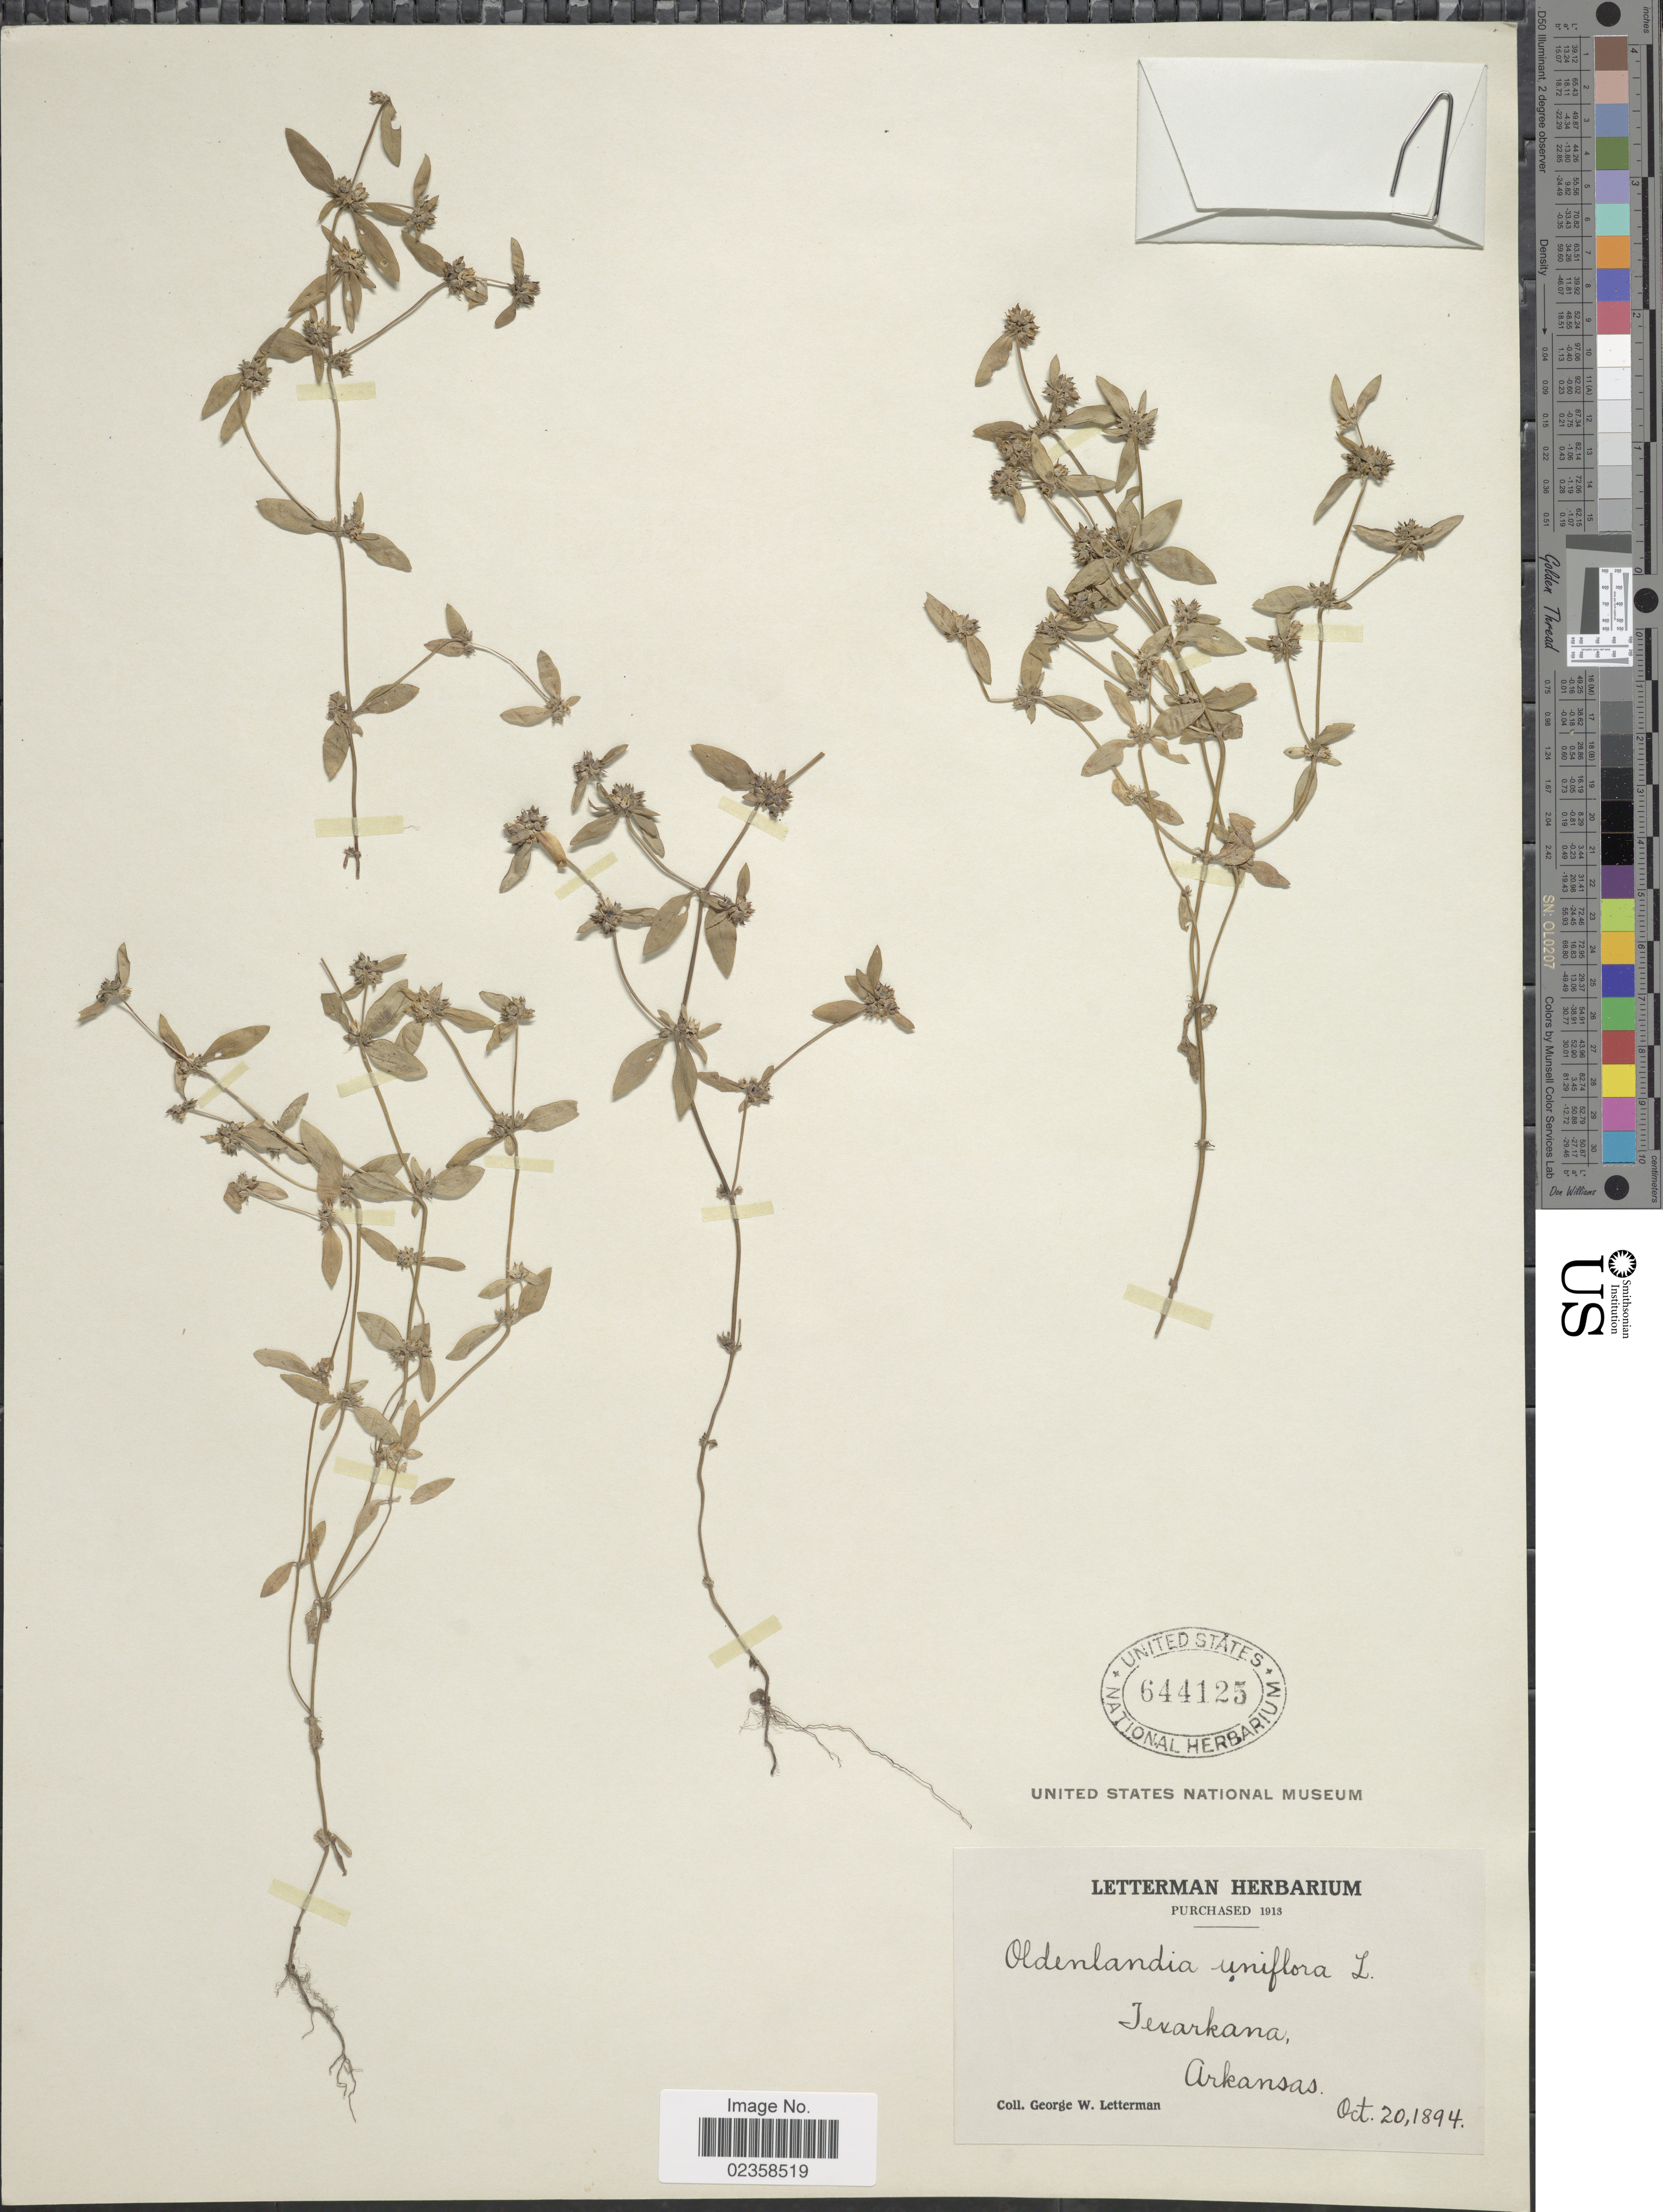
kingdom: Plantae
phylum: Tracheophyta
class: Magnoliopsida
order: Gentianales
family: Rubiaceae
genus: Oldenlandia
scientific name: Oldenlandia uniflora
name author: L.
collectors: G. W. Letterman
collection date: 1894-10-20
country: United States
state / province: Arkansas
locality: Texarkana, Arkansas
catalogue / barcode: US 644125